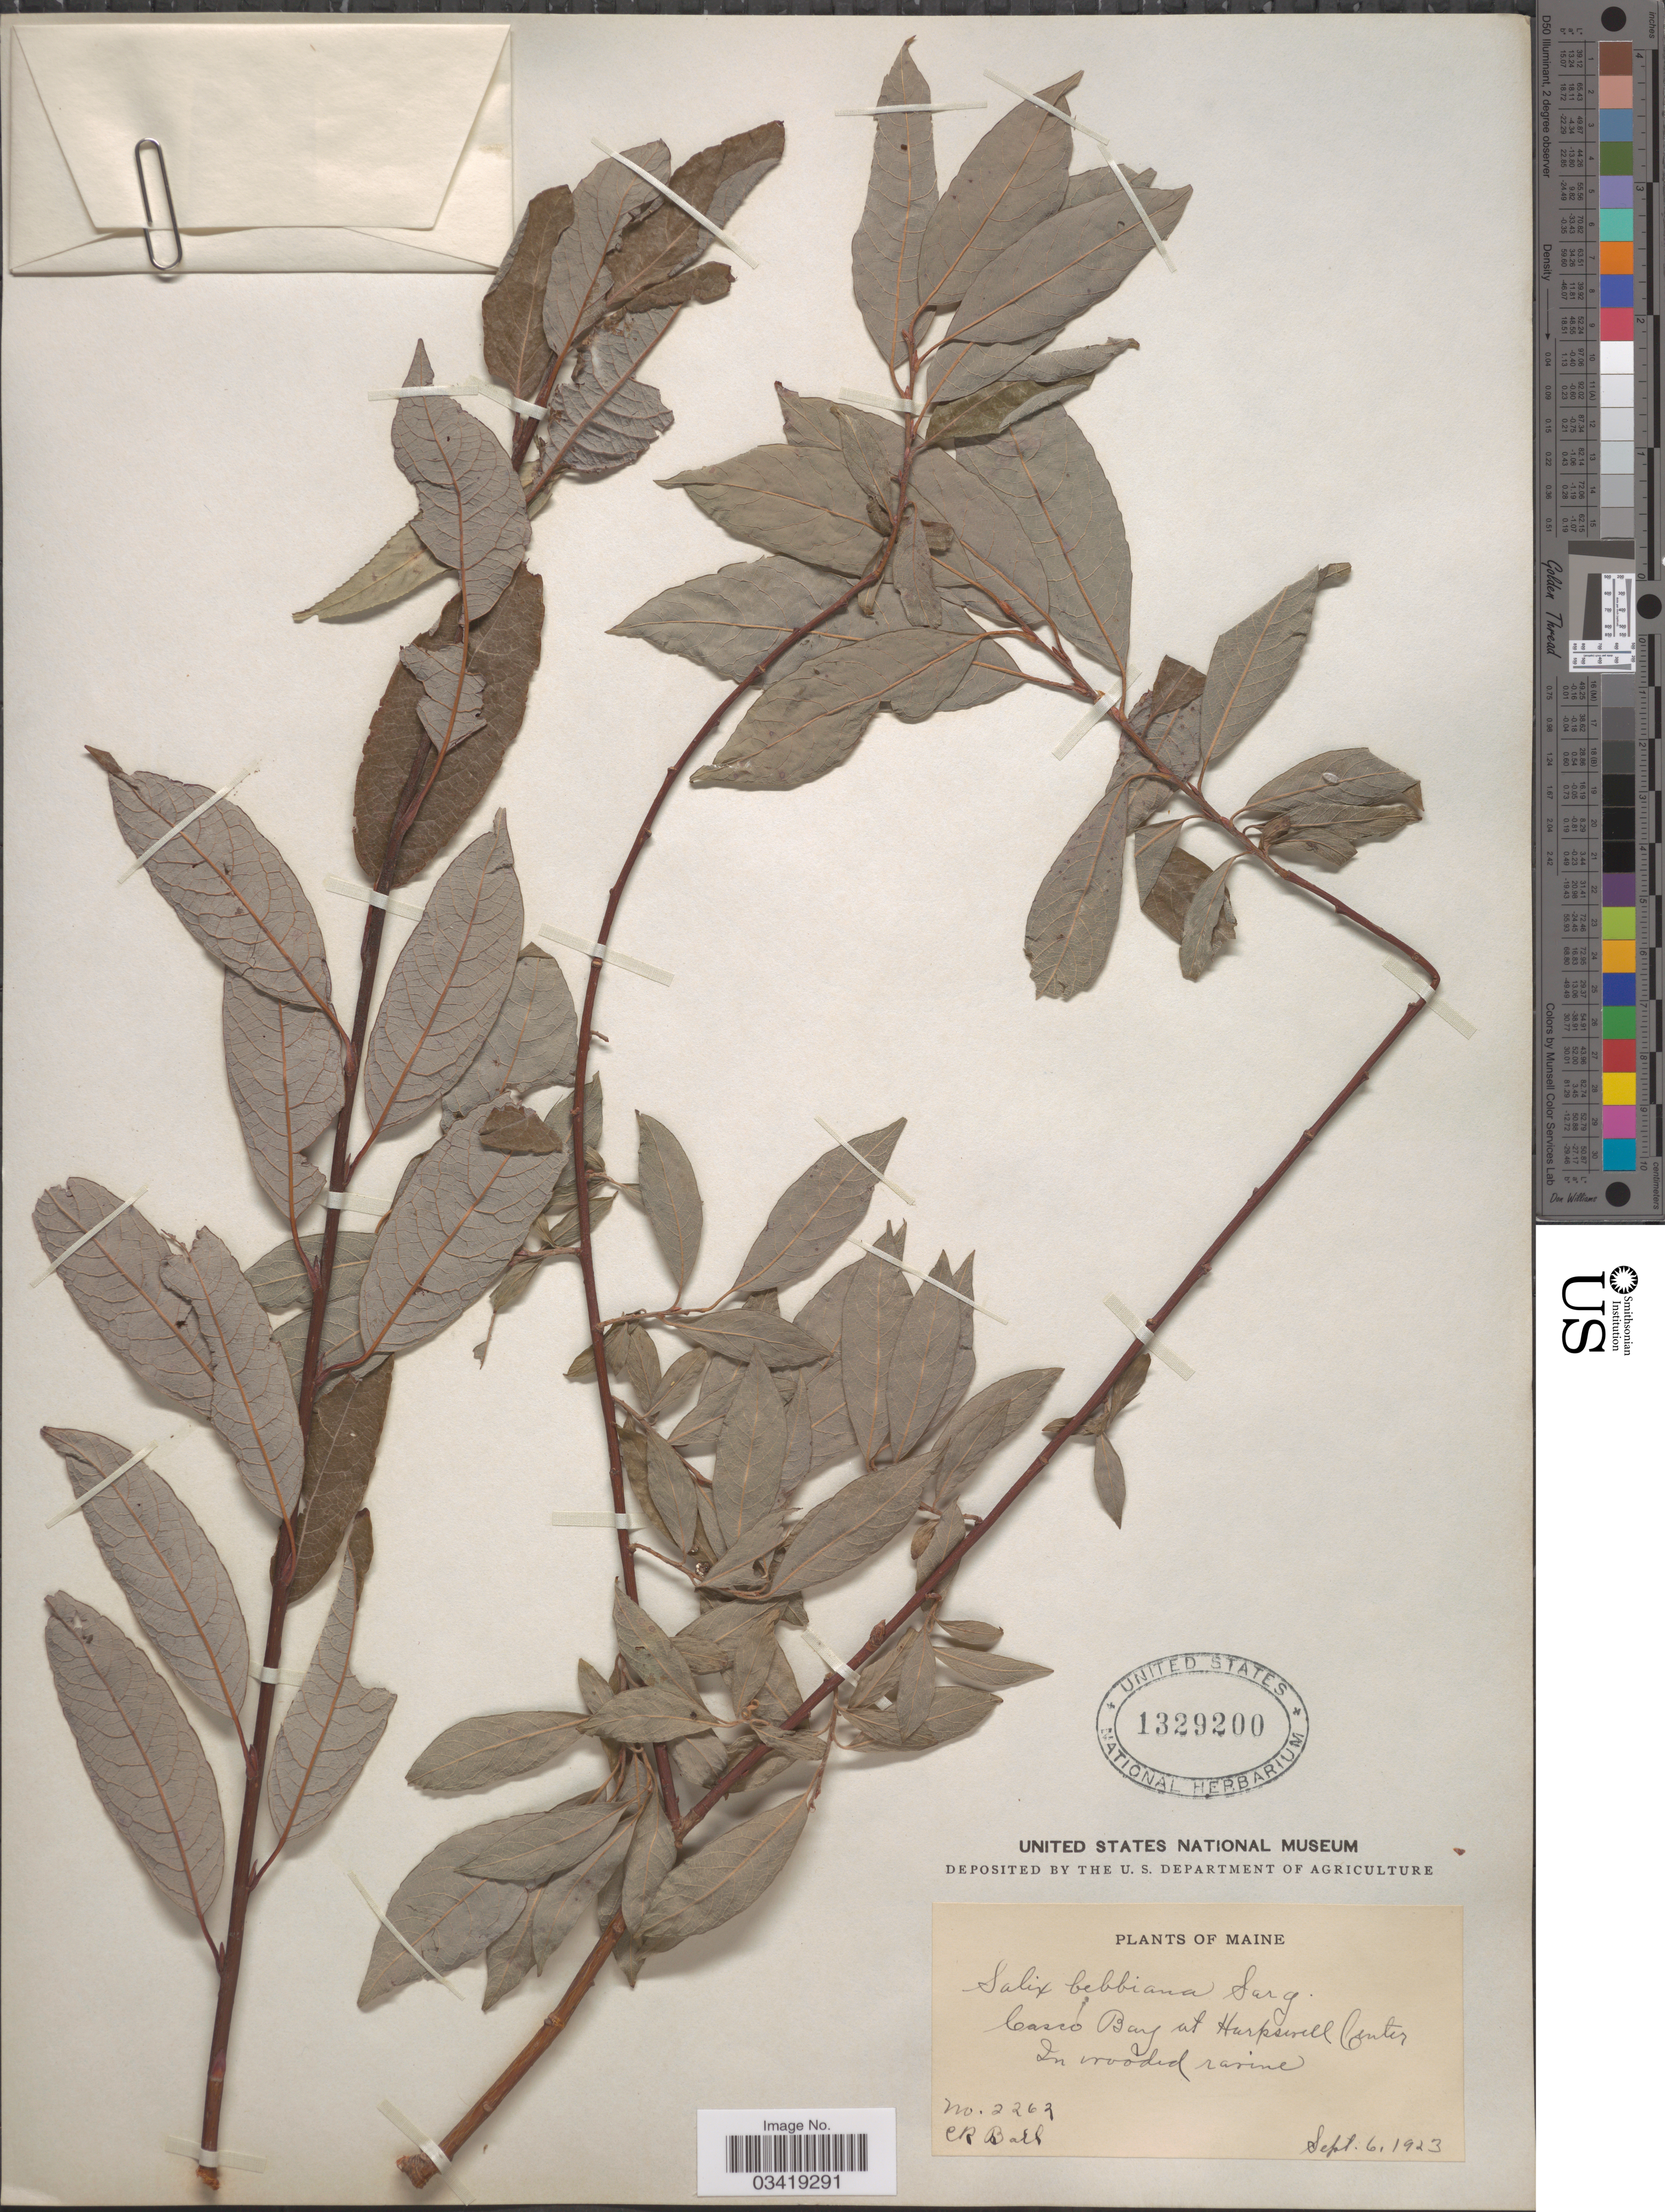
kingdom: Plantae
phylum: Tracheophyta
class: Magnoliopsida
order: Malpighiales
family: Salicaceae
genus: Salix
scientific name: Salix bebbiana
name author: Sarg.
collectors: C. R. Ball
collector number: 2262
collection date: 1923-09-06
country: United States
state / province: Maine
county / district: Cumberland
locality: Casco Bay at Harpswell Center.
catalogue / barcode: US 1329200